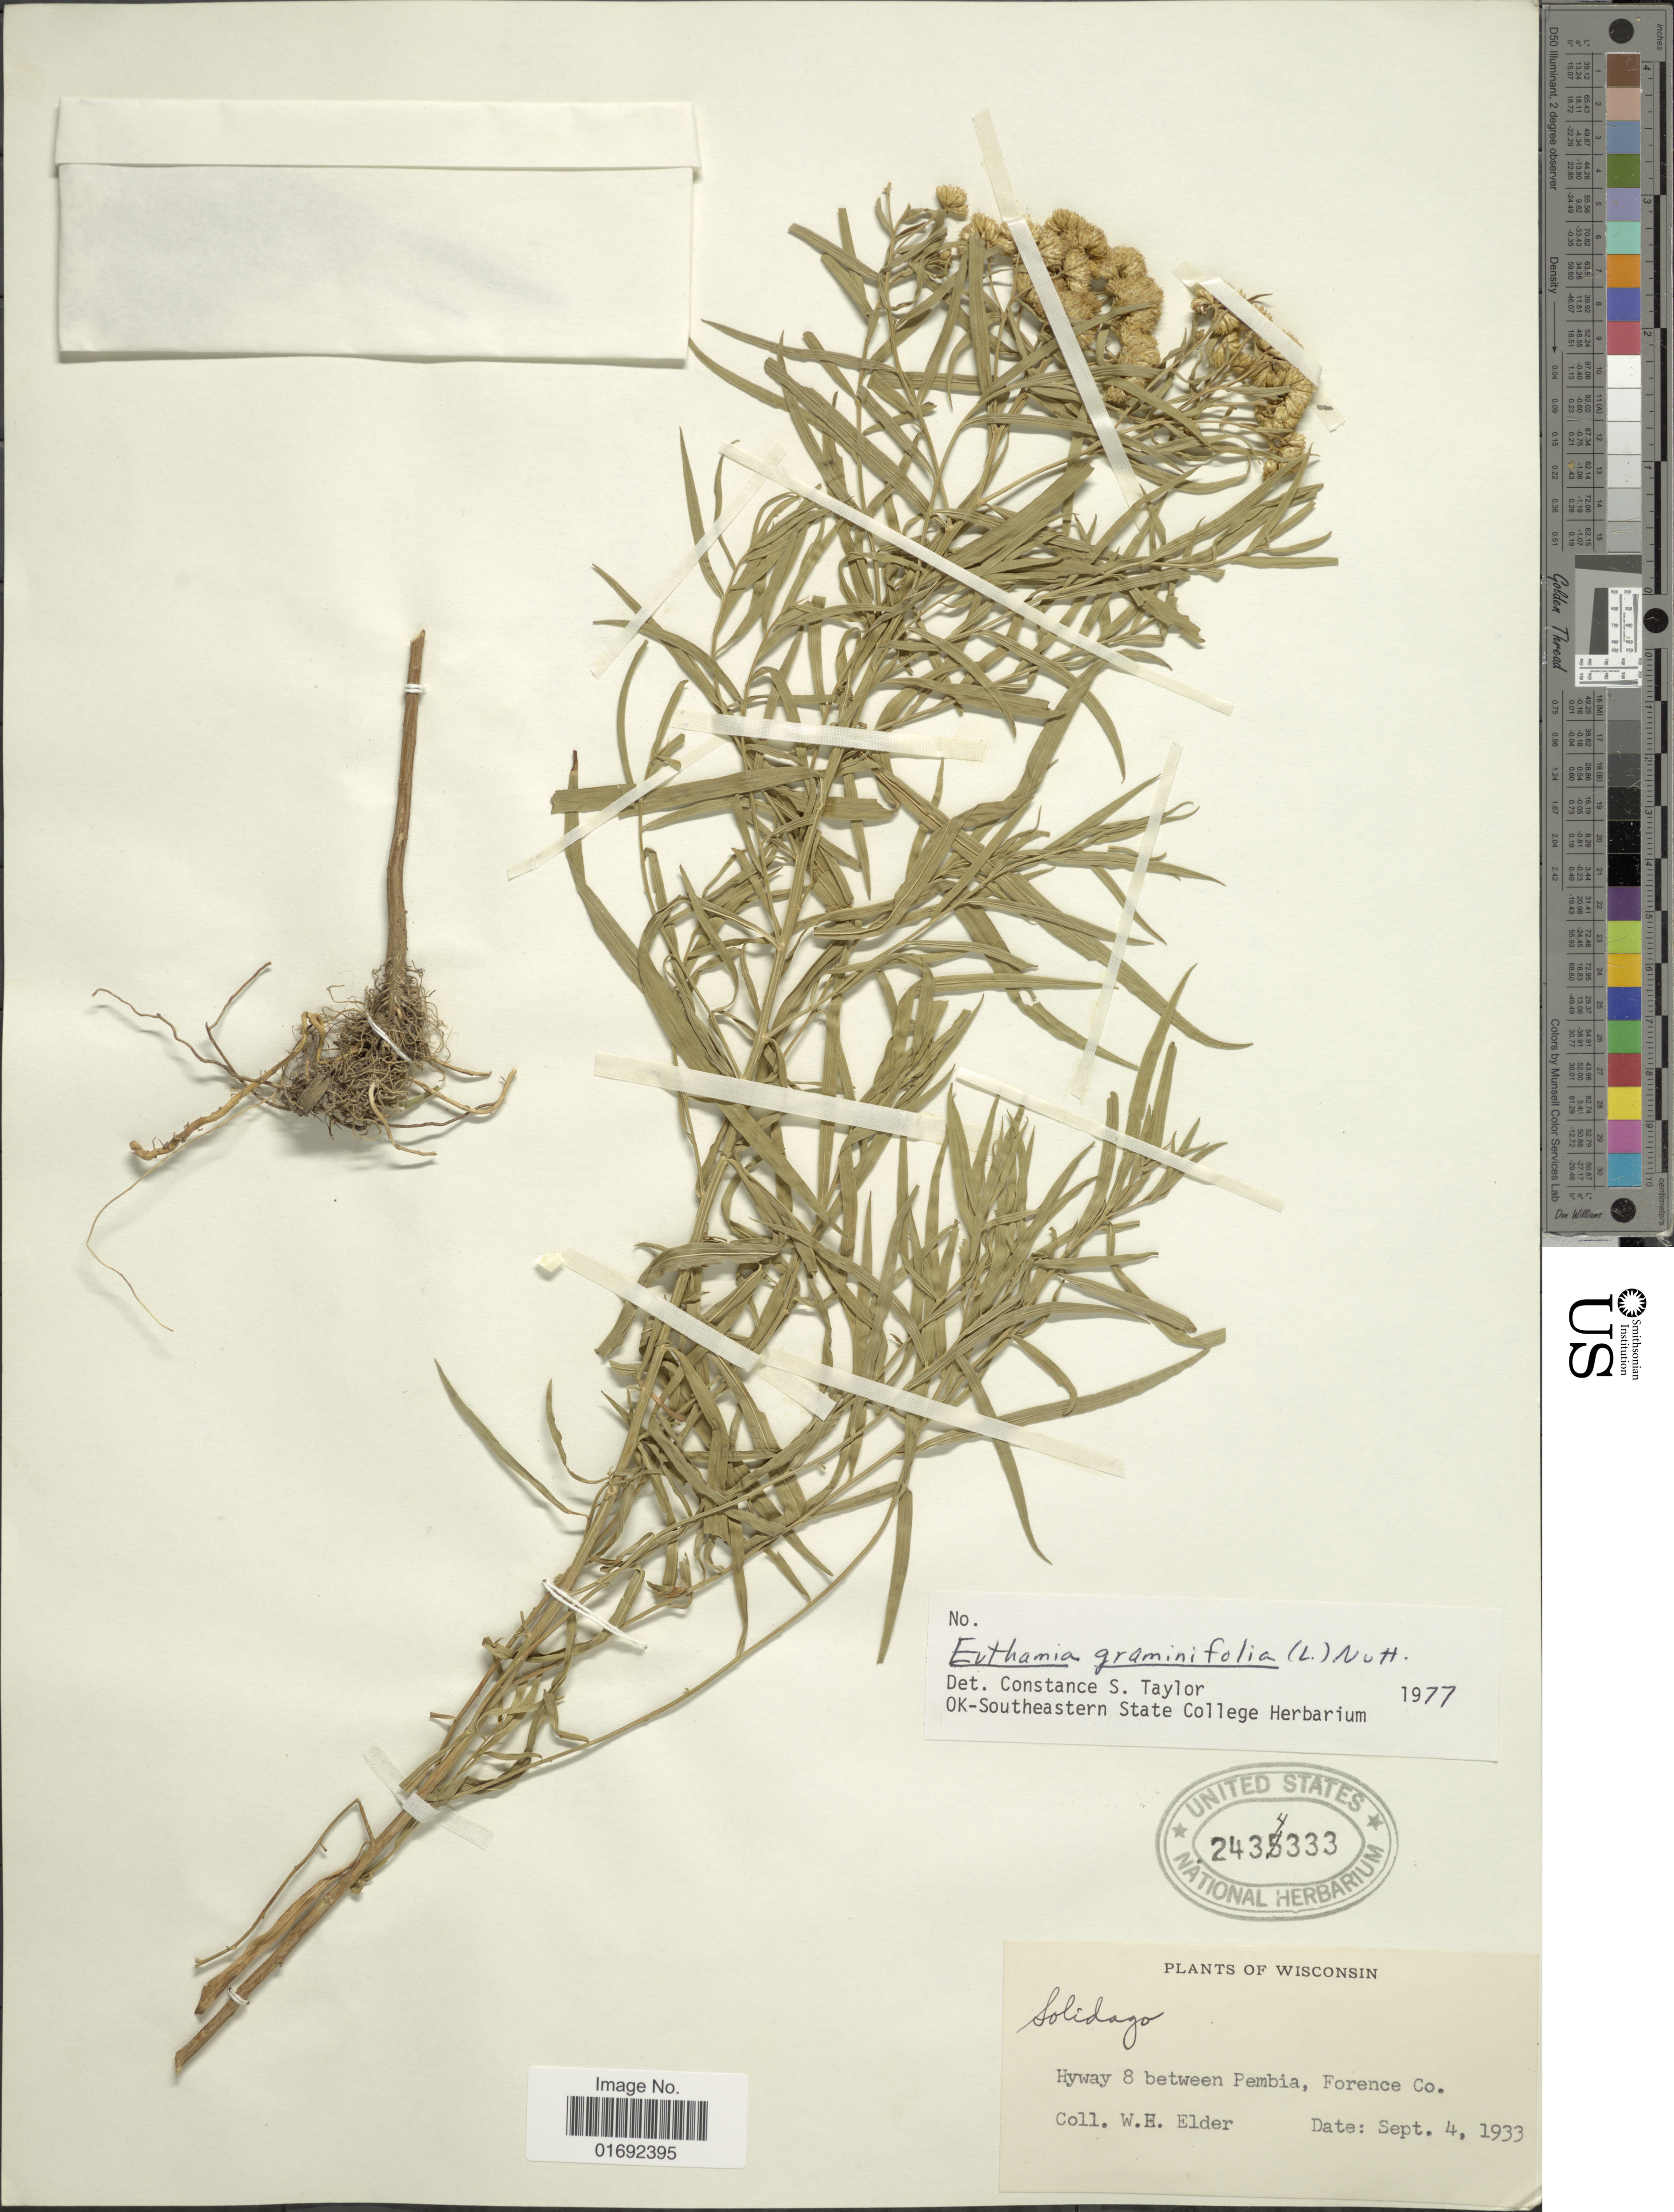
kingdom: Plantae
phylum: Tracheophyta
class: Magnoliopsida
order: Asterales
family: Asteraceae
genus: Euthamia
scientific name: Euthamia graminifolia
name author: (L.) Nutt.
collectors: W. Elder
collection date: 1933-09-04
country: United States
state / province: Wisconsin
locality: Hyway 8 between Pembia, Forence Co.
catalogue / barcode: US 2434333